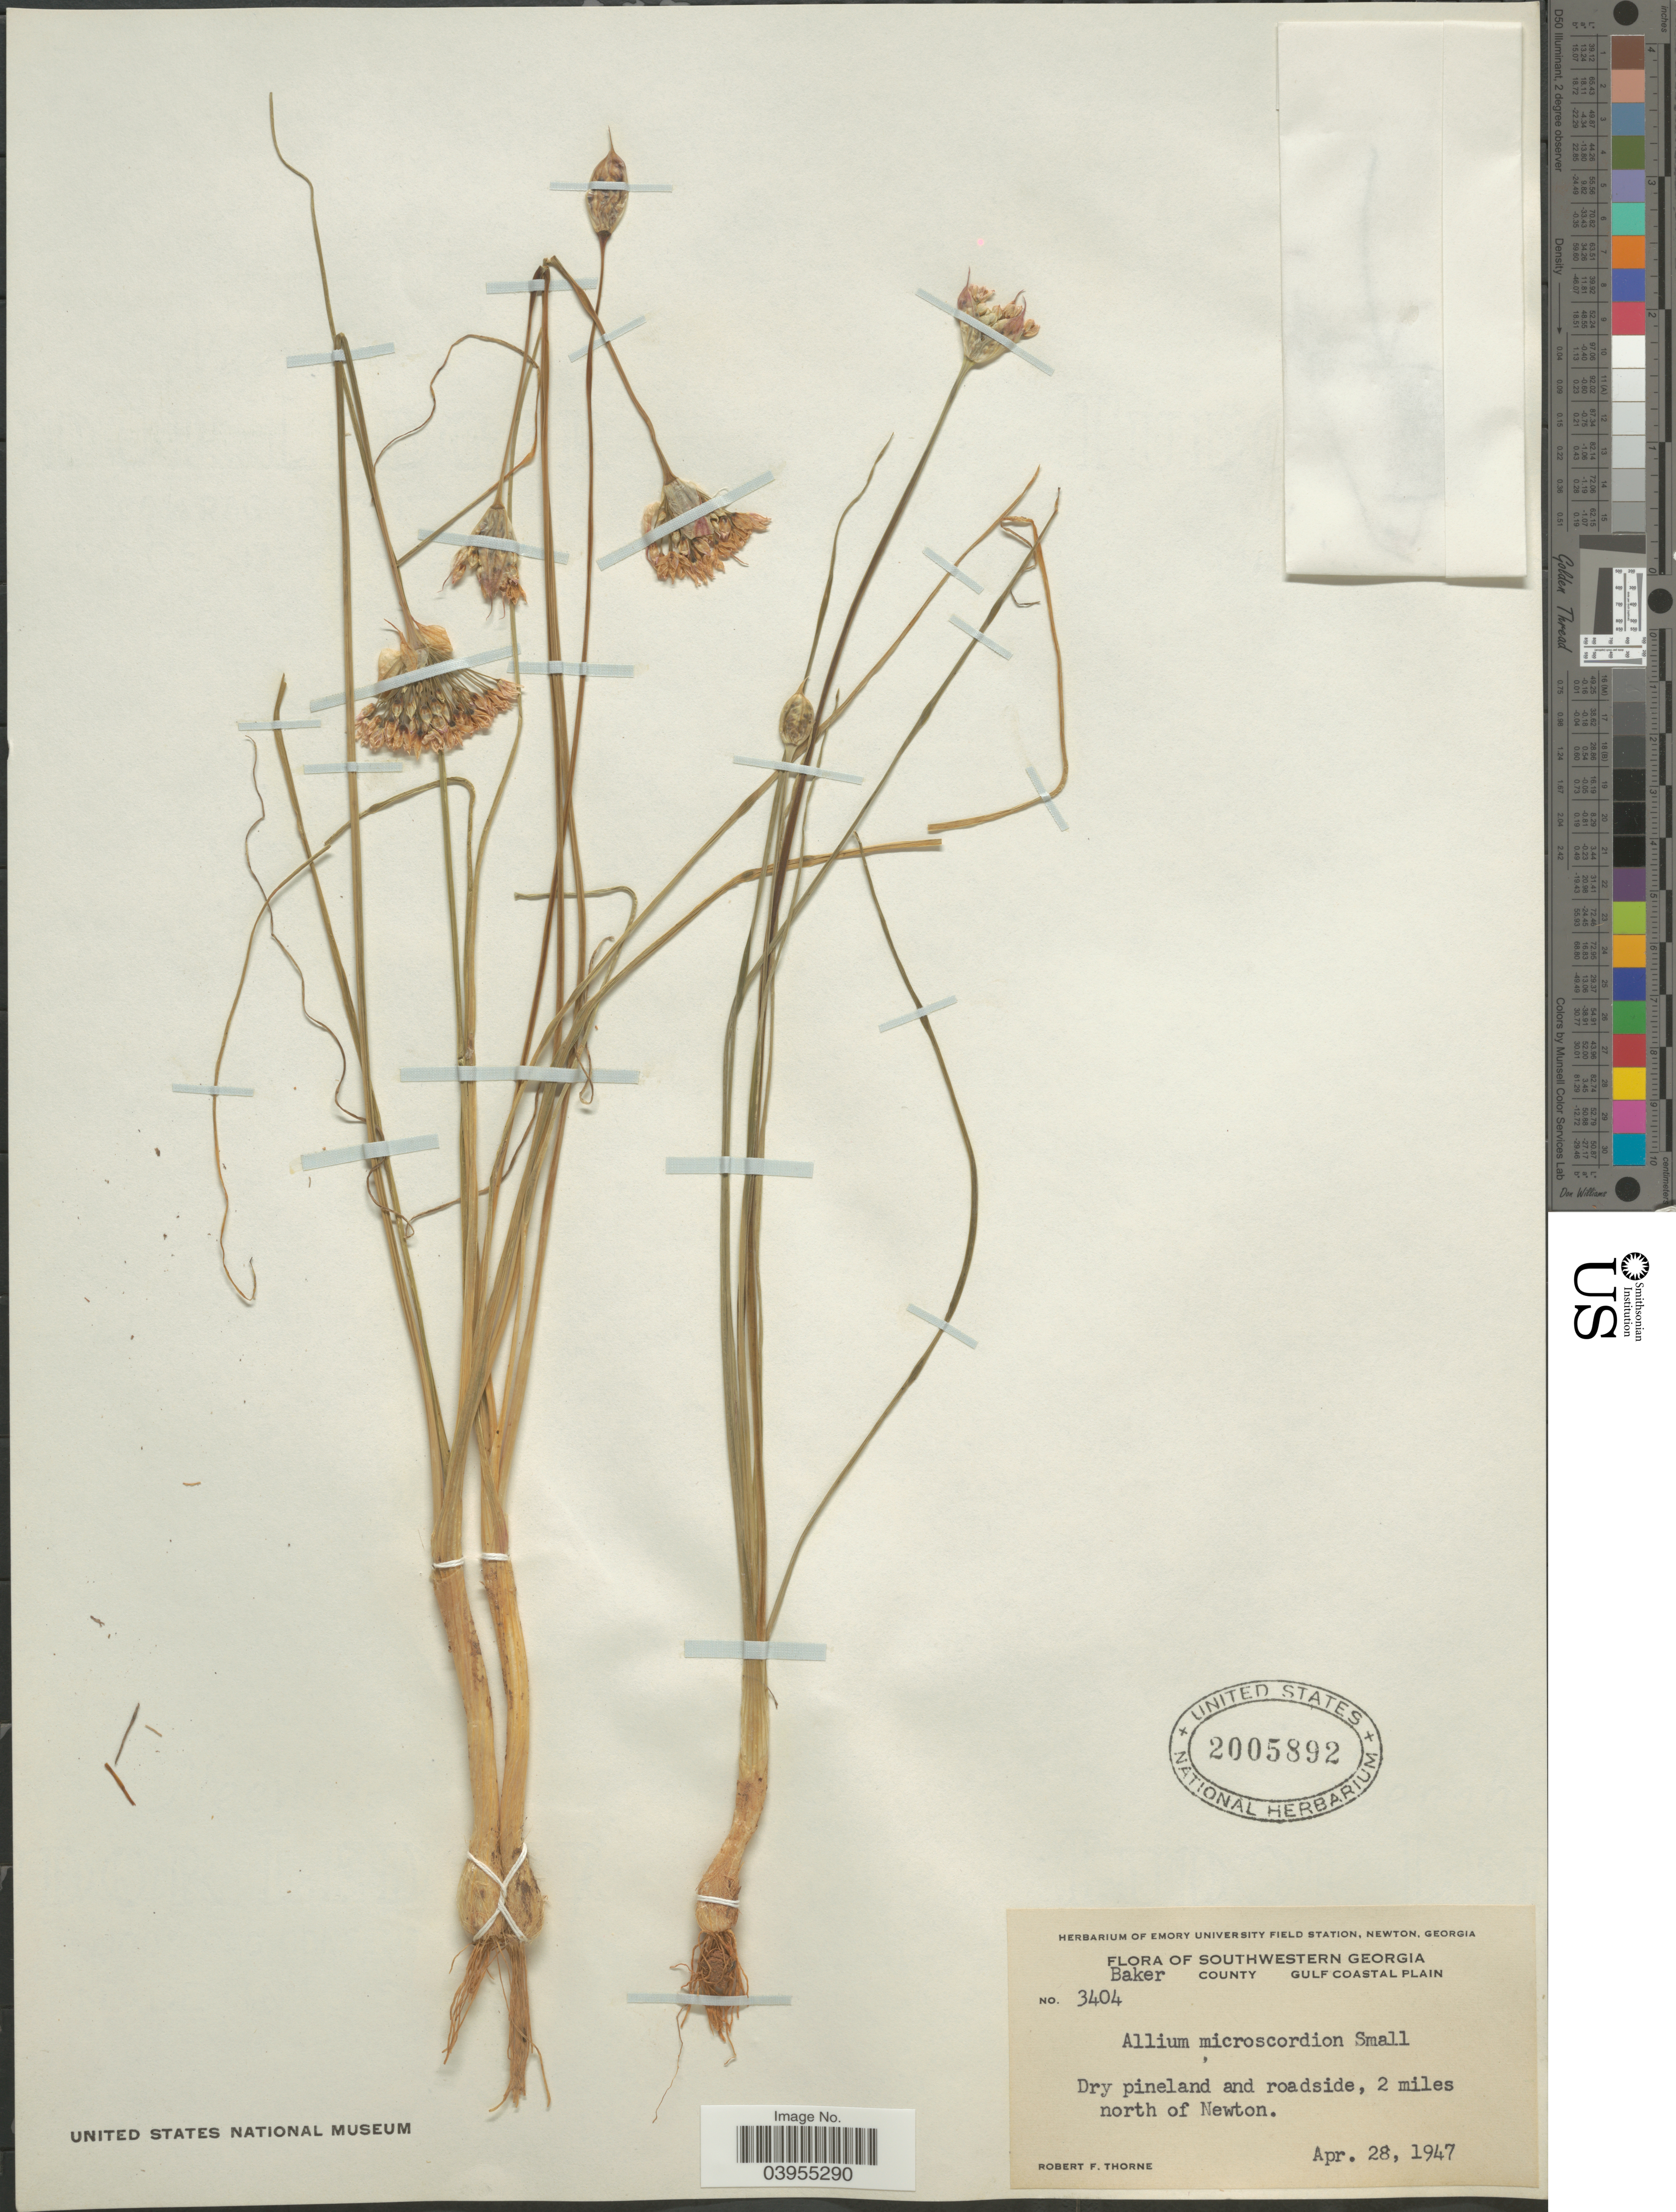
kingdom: Plantae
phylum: Tracheophyta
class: Liliopsida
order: Asparagales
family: Amaryllidaceae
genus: Allium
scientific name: Allium canadense var. mobilense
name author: (Regel) Traub & Ownbey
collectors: R. F. Thorne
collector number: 3404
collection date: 1947-04-28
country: United States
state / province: Georgia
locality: Southwestern Georgia. Baker County. Gulf Coastal Plain. 2 miles north of Newton.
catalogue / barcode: US 2005892